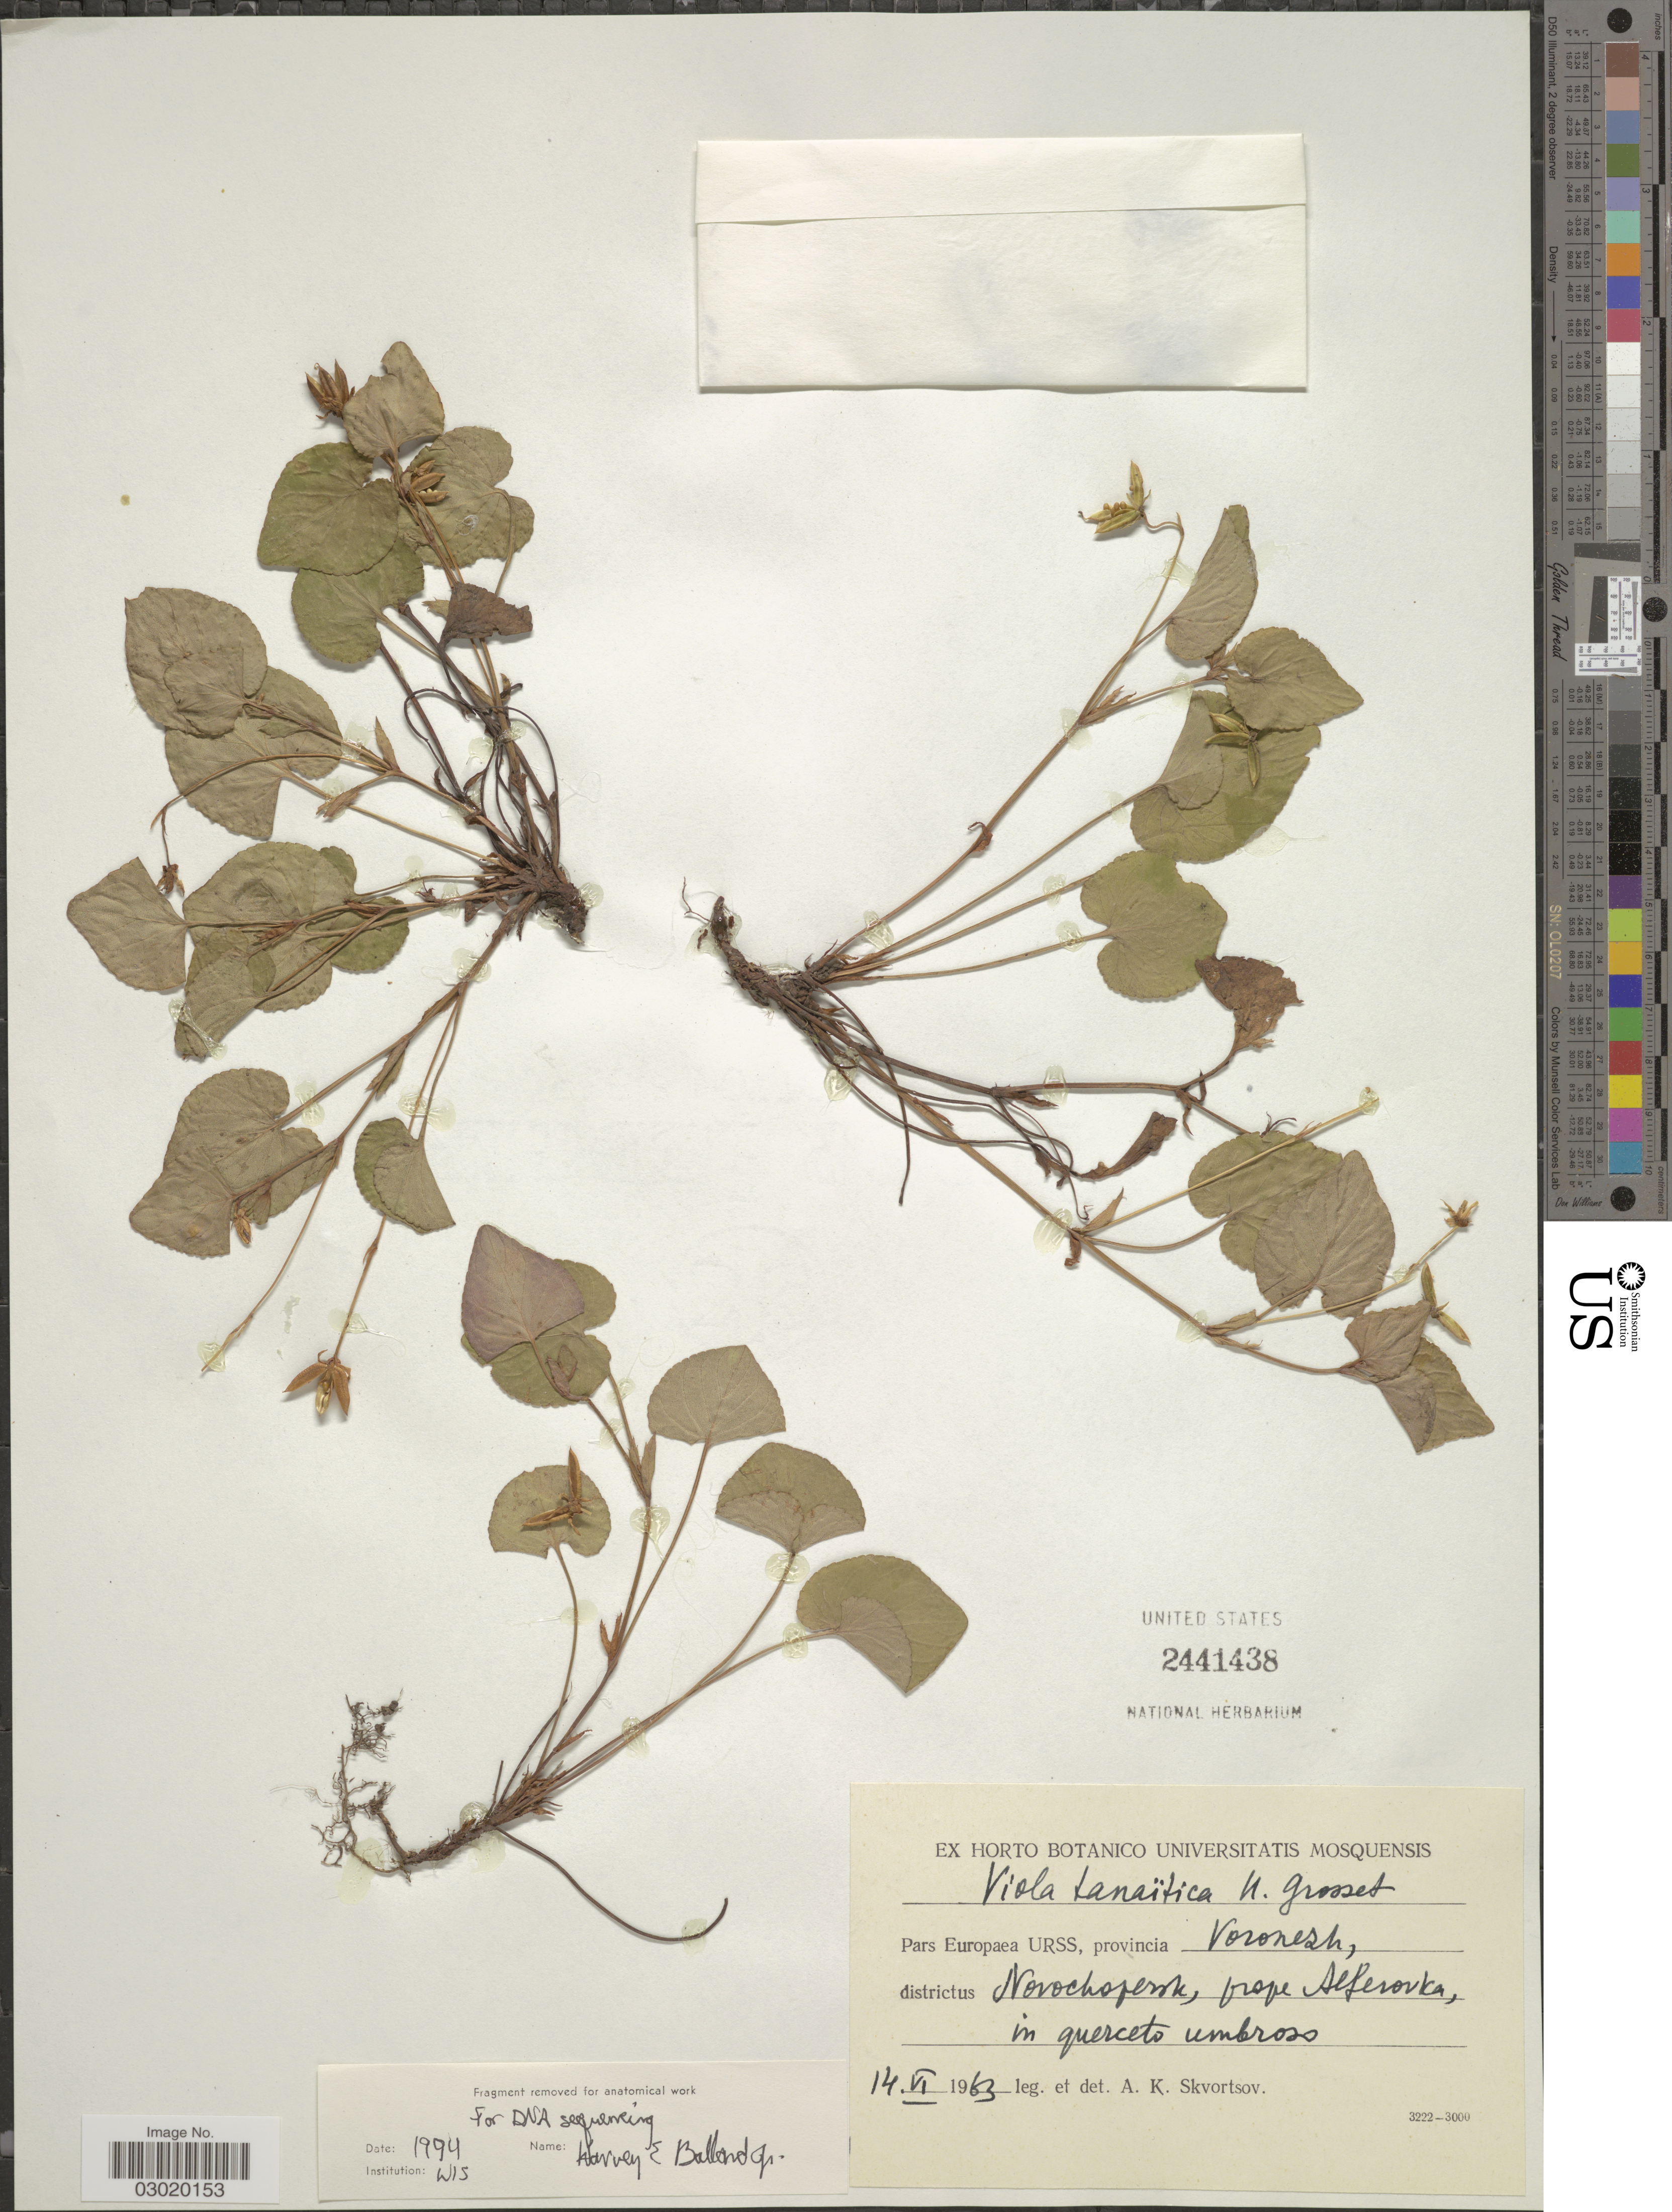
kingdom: Plantae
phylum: Tracheophyta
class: Magnoliopsida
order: Malpighiales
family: Violaceae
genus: Viola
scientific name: Viola tanaitica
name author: Grosset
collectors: A. K. Skvortsov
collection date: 1963-06-14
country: Russian Federation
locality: Pars Europaea URSS, provincia Voronesh, districtus Novochopersk, prope Alferovka, in querceto umbroso.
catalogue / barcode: US 2441438